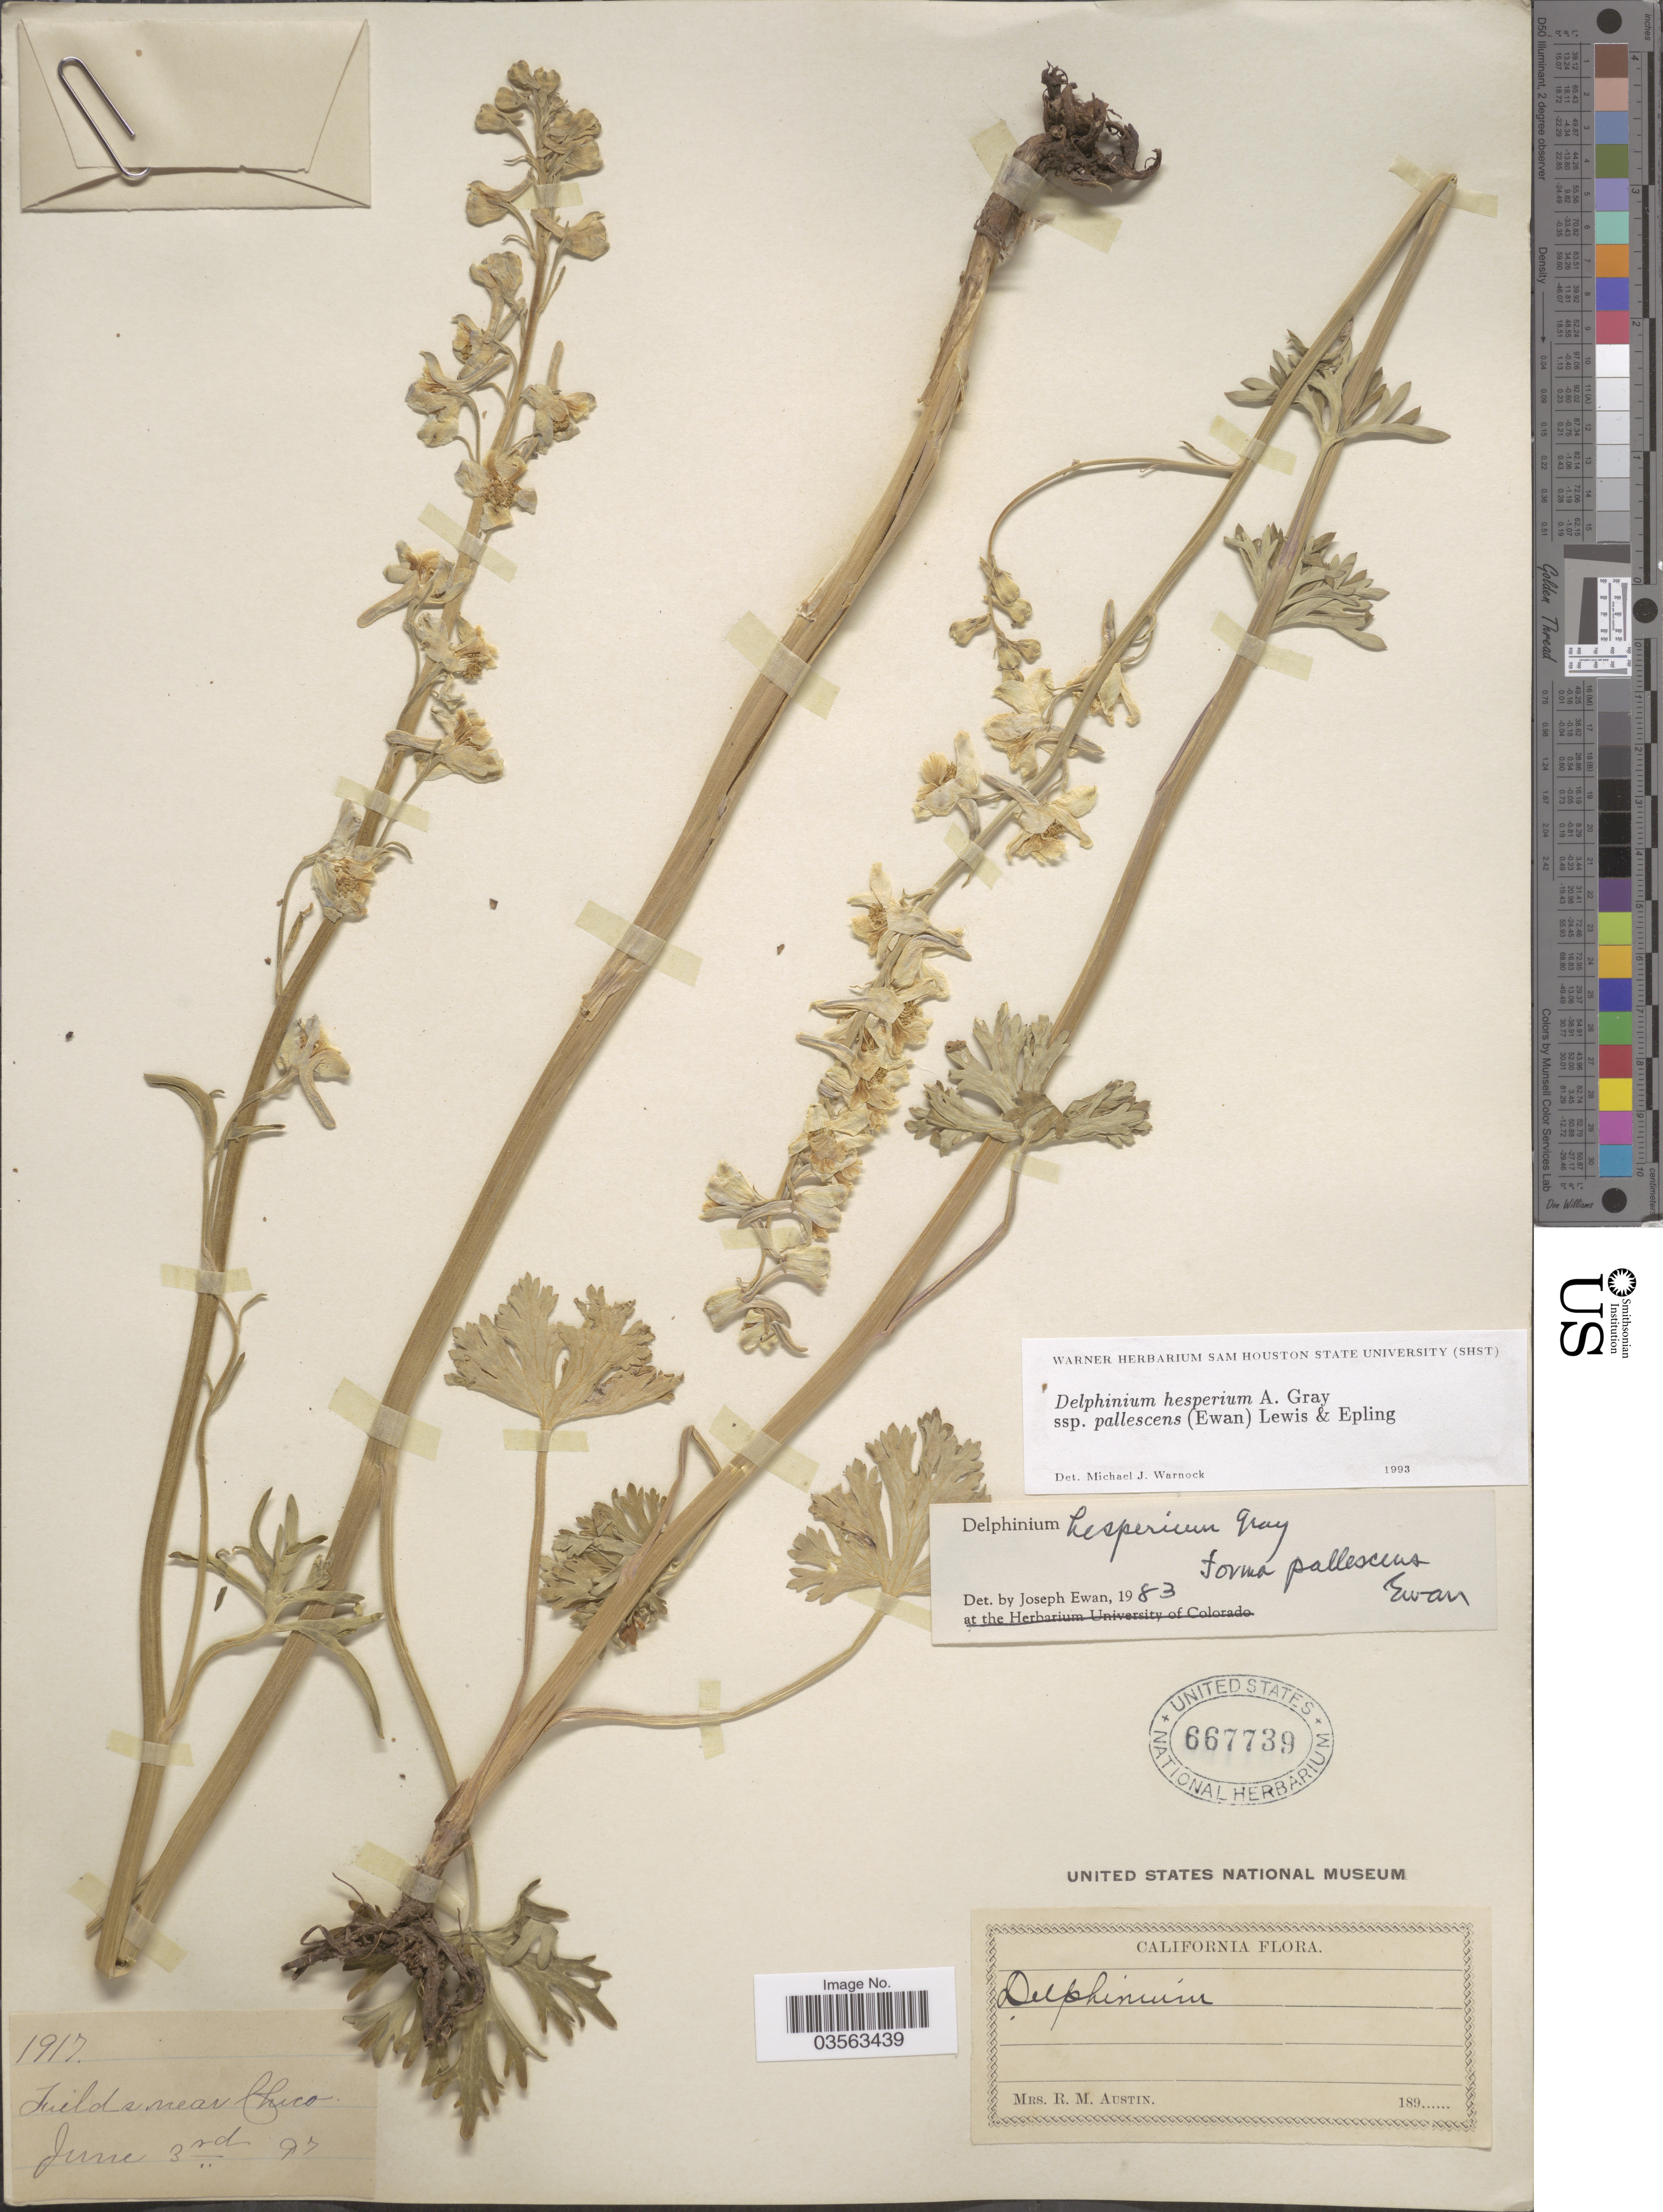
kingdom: Plantae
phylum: Tracheophyta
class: Magnoliopsida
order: Ranunculales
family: Ranunculaceae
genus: Delphinium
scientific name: Delphinium hesperium subsp. pallescens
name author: (Ewan) F. H. Lewis & Epling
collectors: R. Austin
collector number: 1917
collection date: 1897-06-03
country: United States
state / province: California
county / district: Butte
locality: Field near Chico.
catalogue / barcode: US 667739